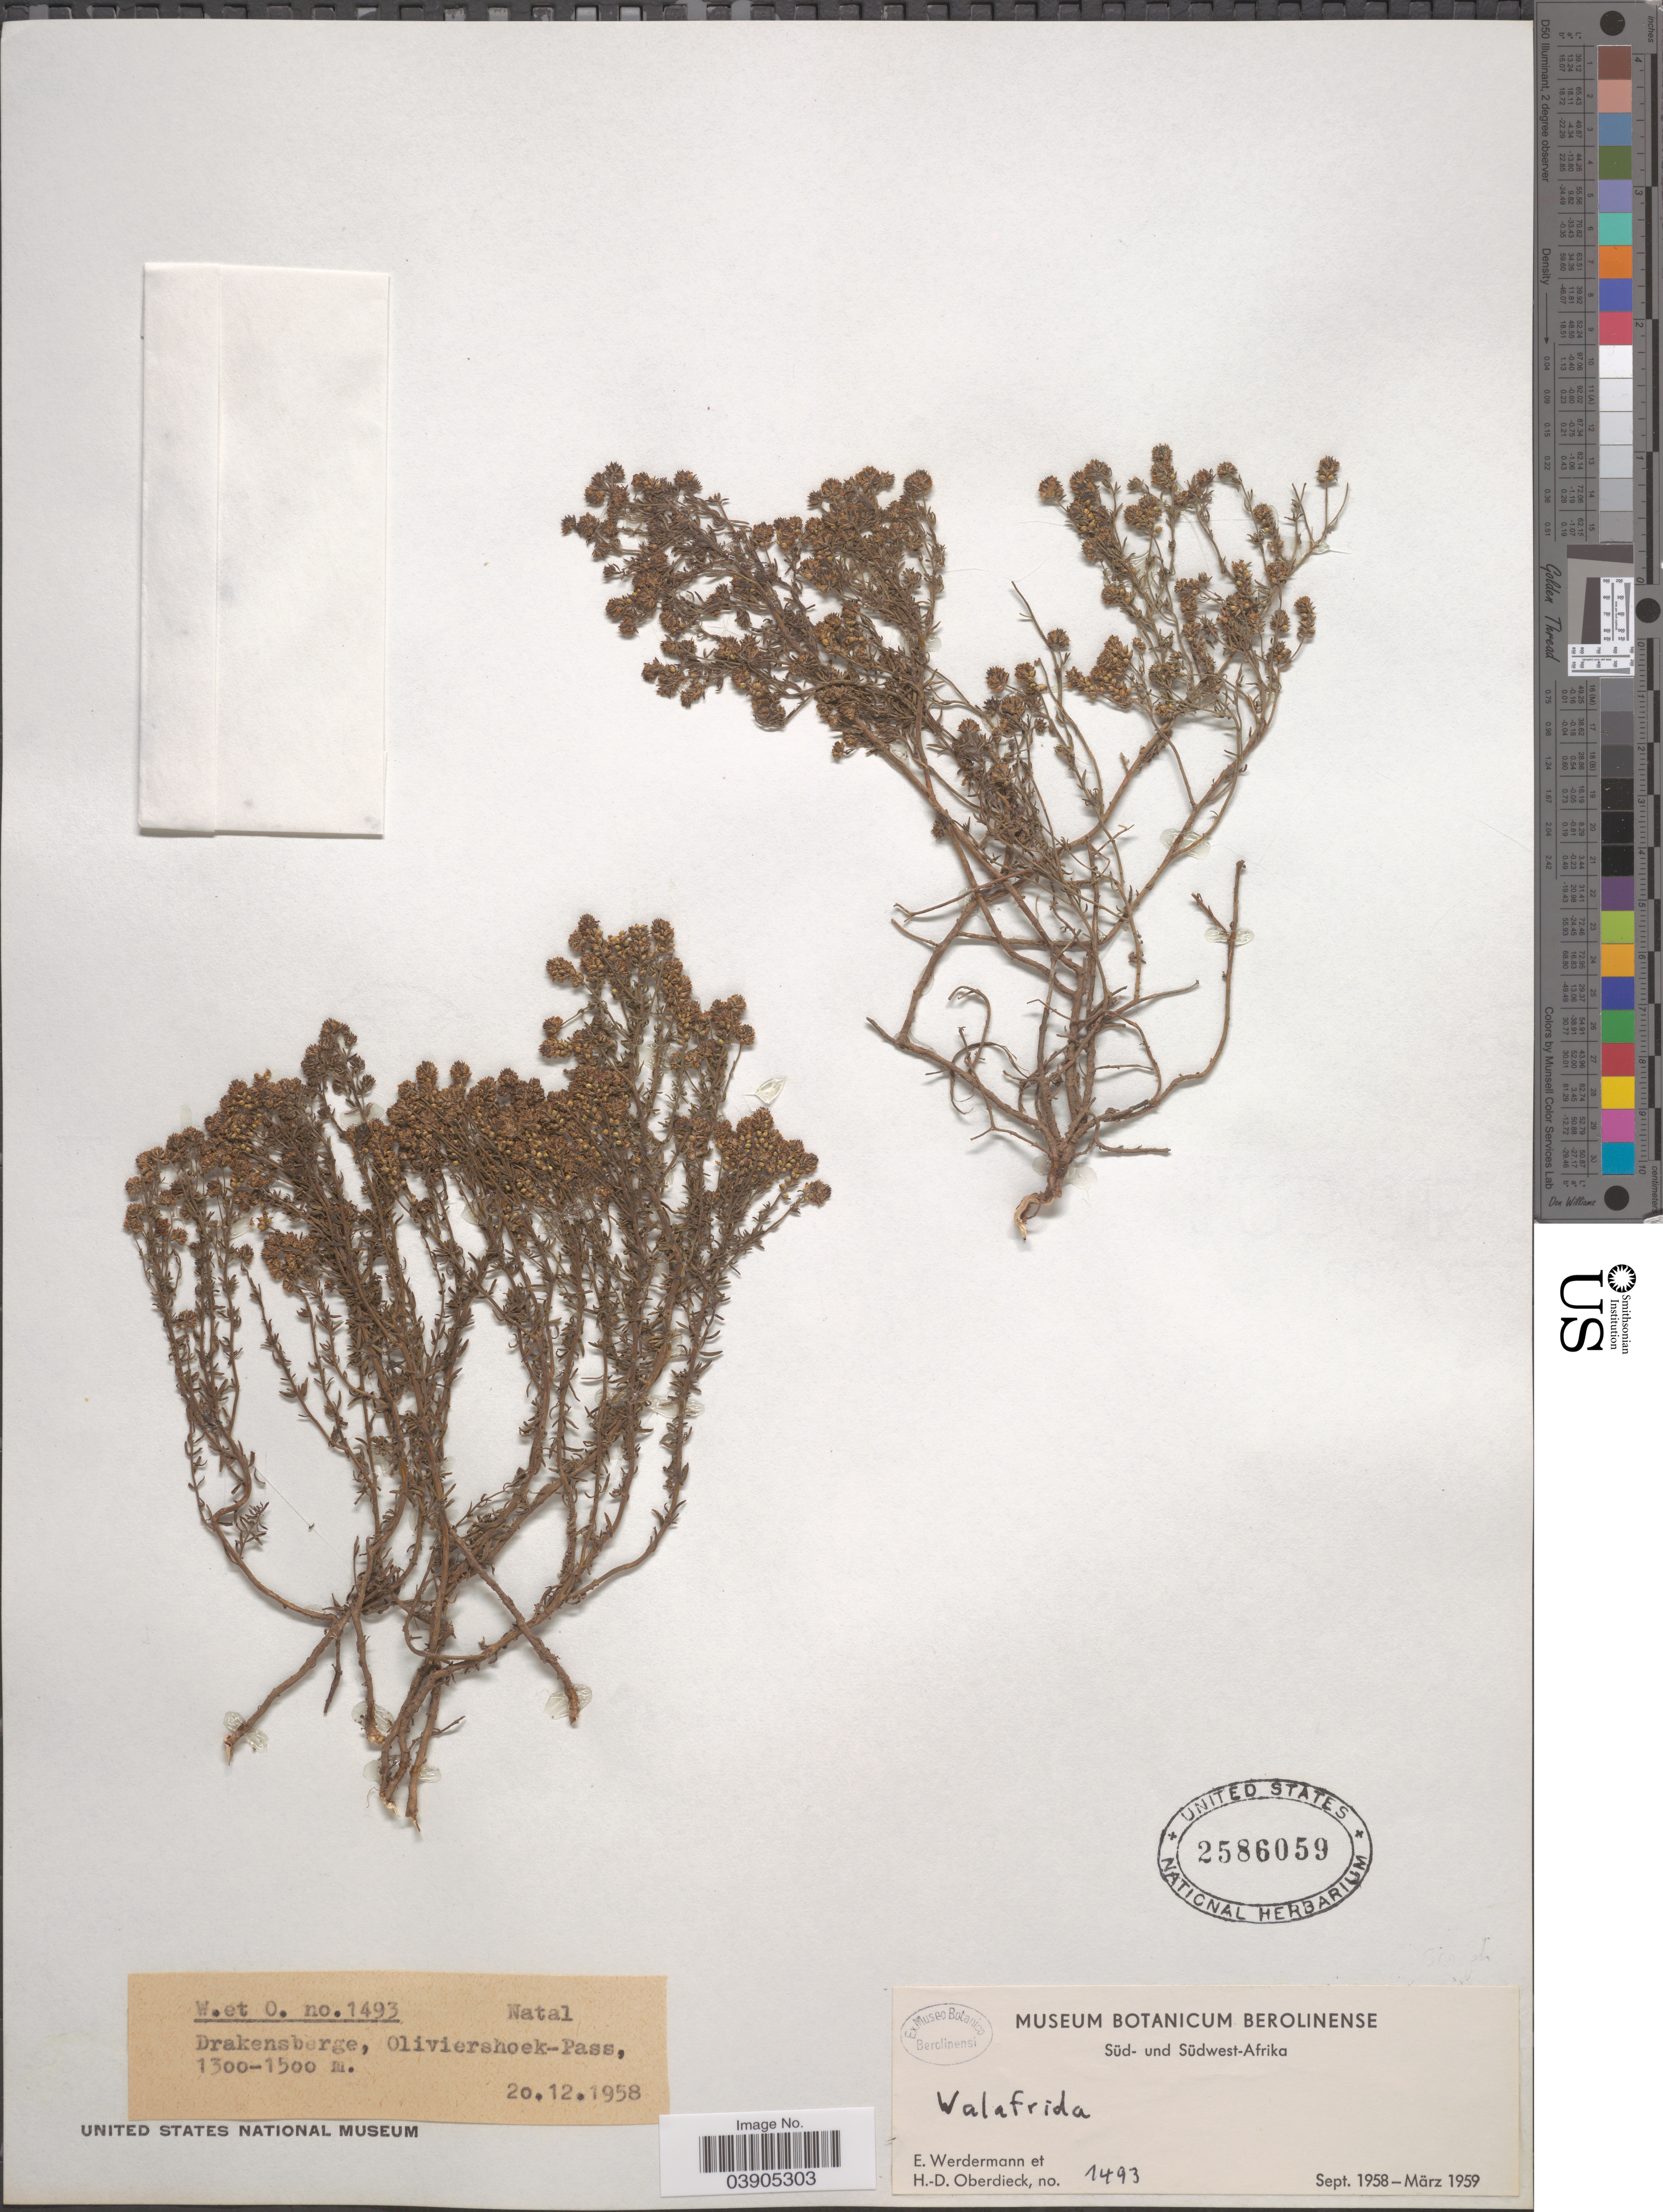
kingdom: Plantae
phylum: Tracheophyta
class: Magnoliopsida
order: Lamiales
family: Scrophulariaceae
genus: Selago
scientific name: Selago sp.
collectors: E. Werdermann & H. Oberdieck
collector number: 1493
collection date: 1958-12-20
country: South Africa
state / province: KwaZulu-Natal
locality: Natal. Drakensberge, Oliviershoek-Pass.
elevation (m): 1300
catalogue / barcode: US 2586059